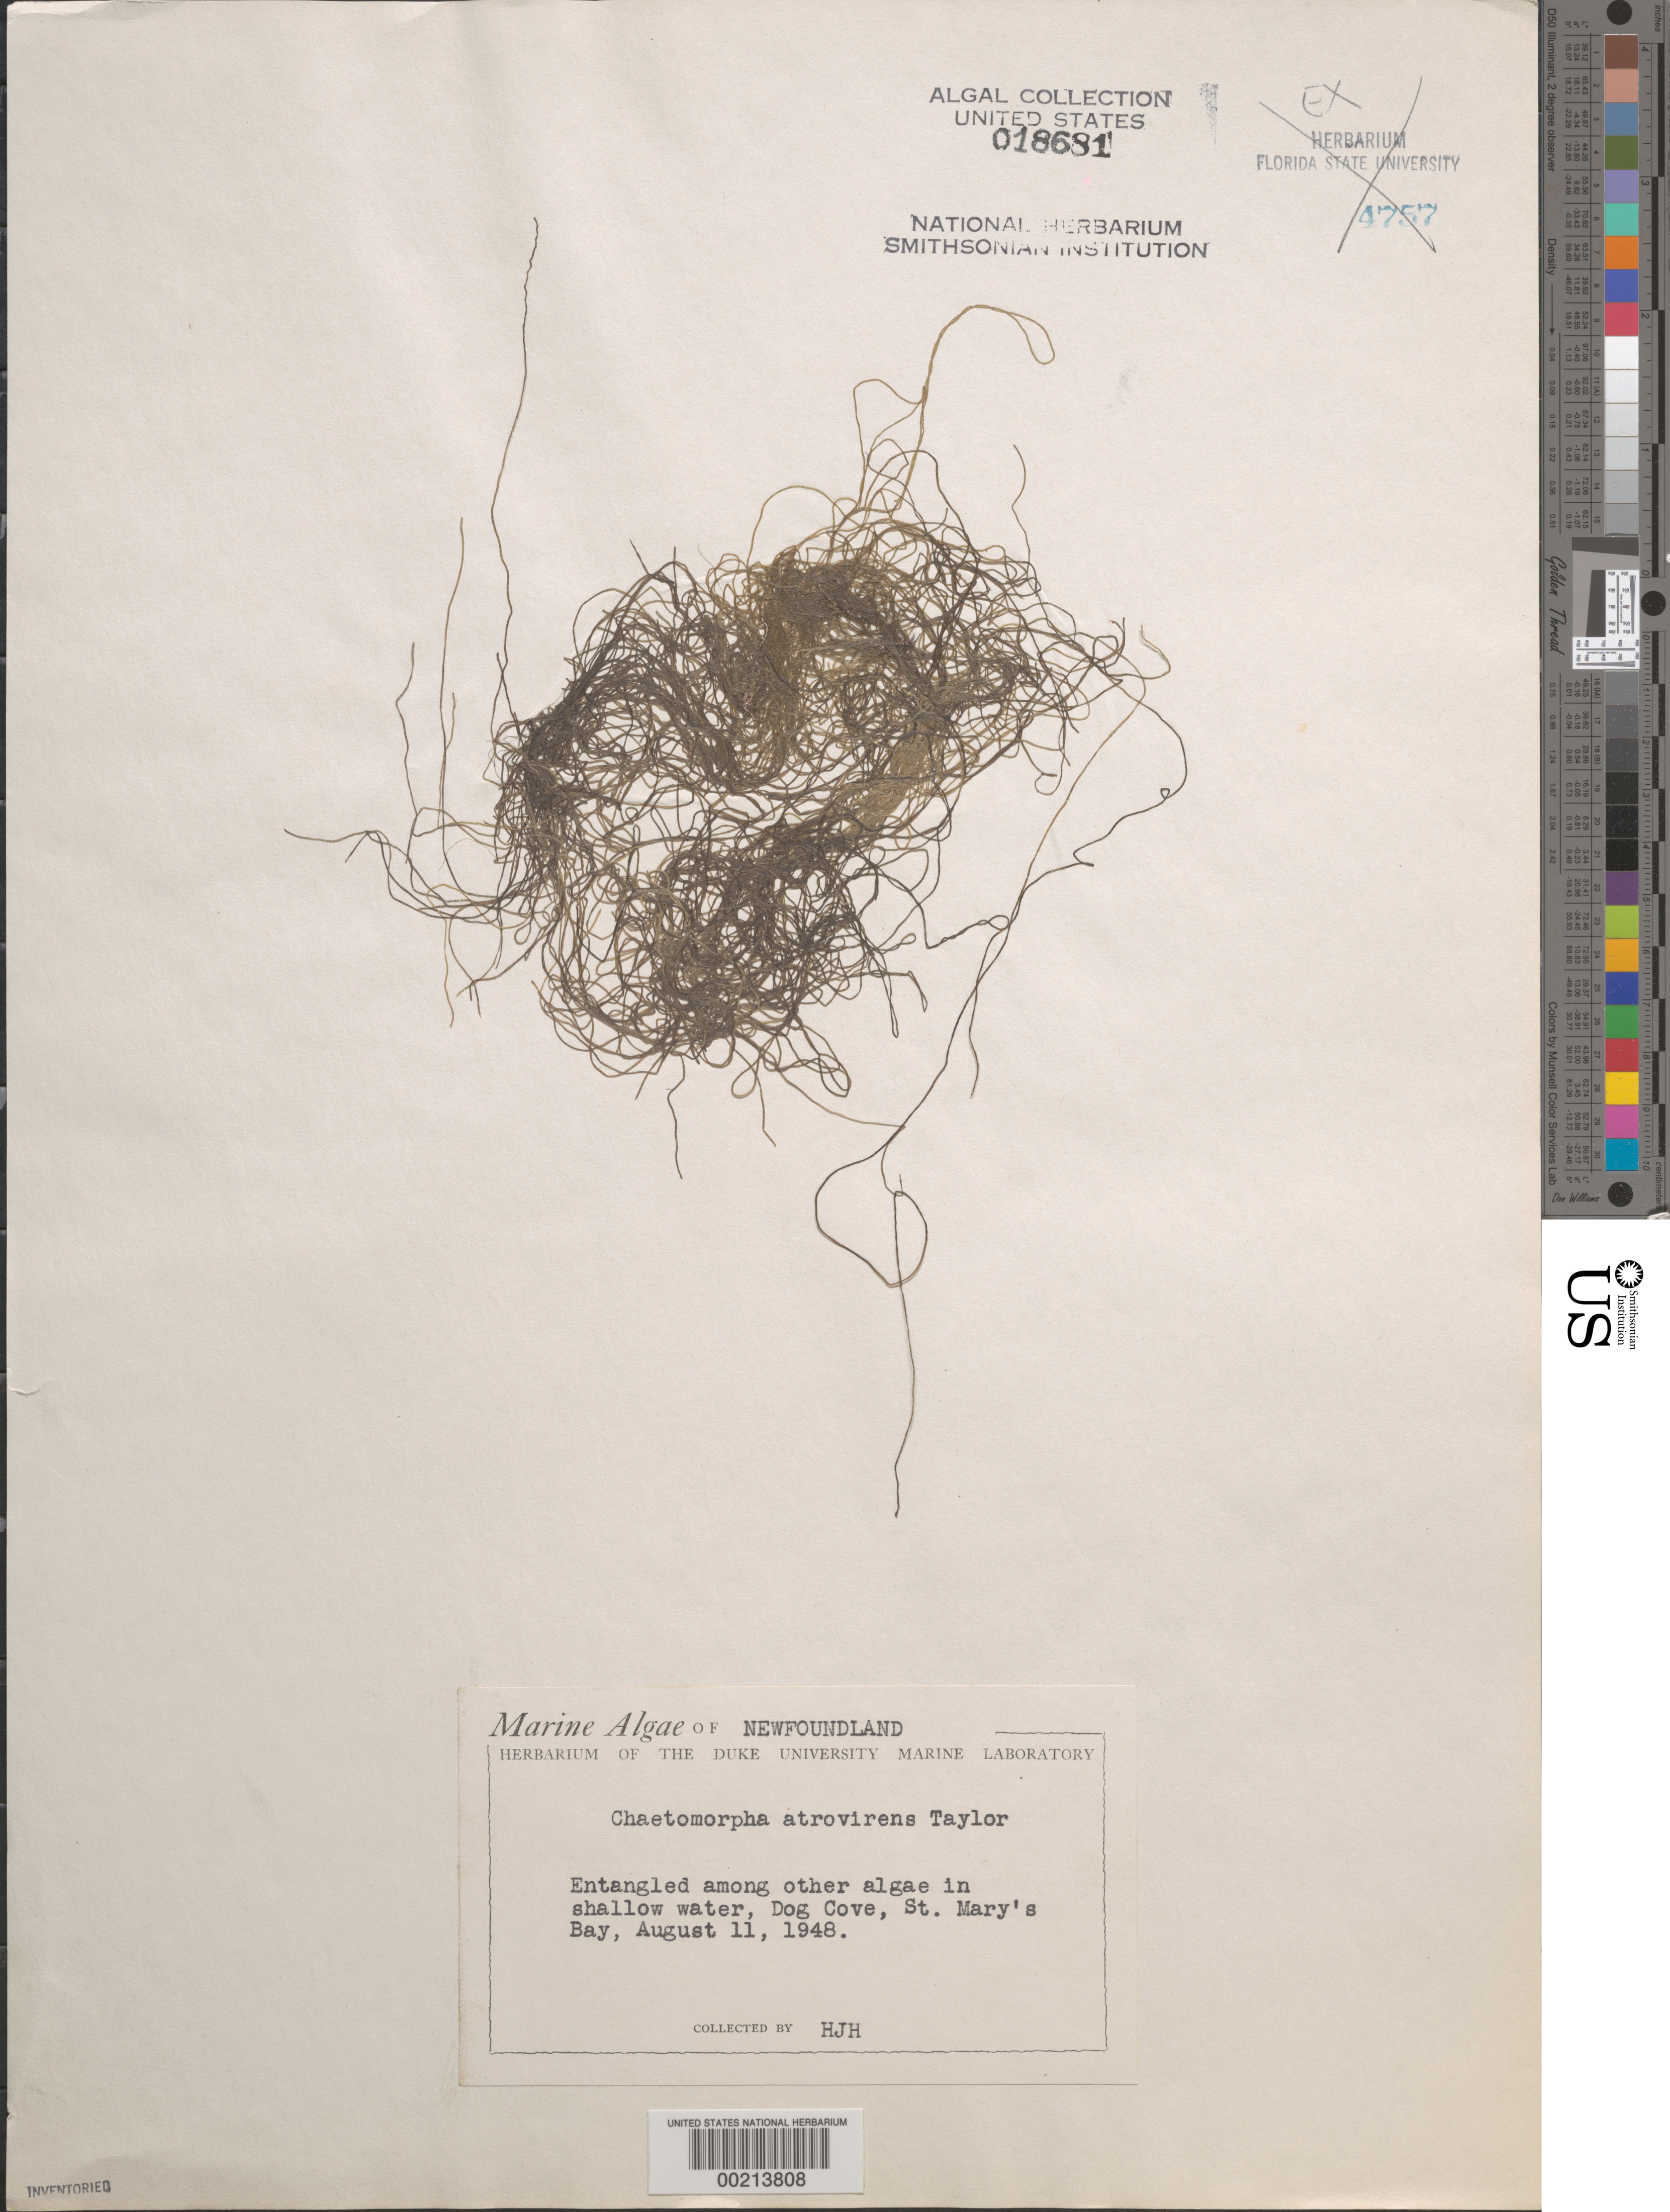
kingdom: Plantae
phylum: Chlorophyta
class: Ulvophyceae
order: Cladophorales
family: Cladophoraceae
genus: Chaetomorpha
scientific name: Chaetomorpha picquotiana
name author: Mont. in Kütz.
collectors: H. J. Humm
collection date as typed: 11 Aug 1948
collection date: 1948-08-11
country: Canada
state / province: Newfoundland and Labrador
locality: Dog Cove, St. Mary's Bay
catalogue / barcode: US 18681